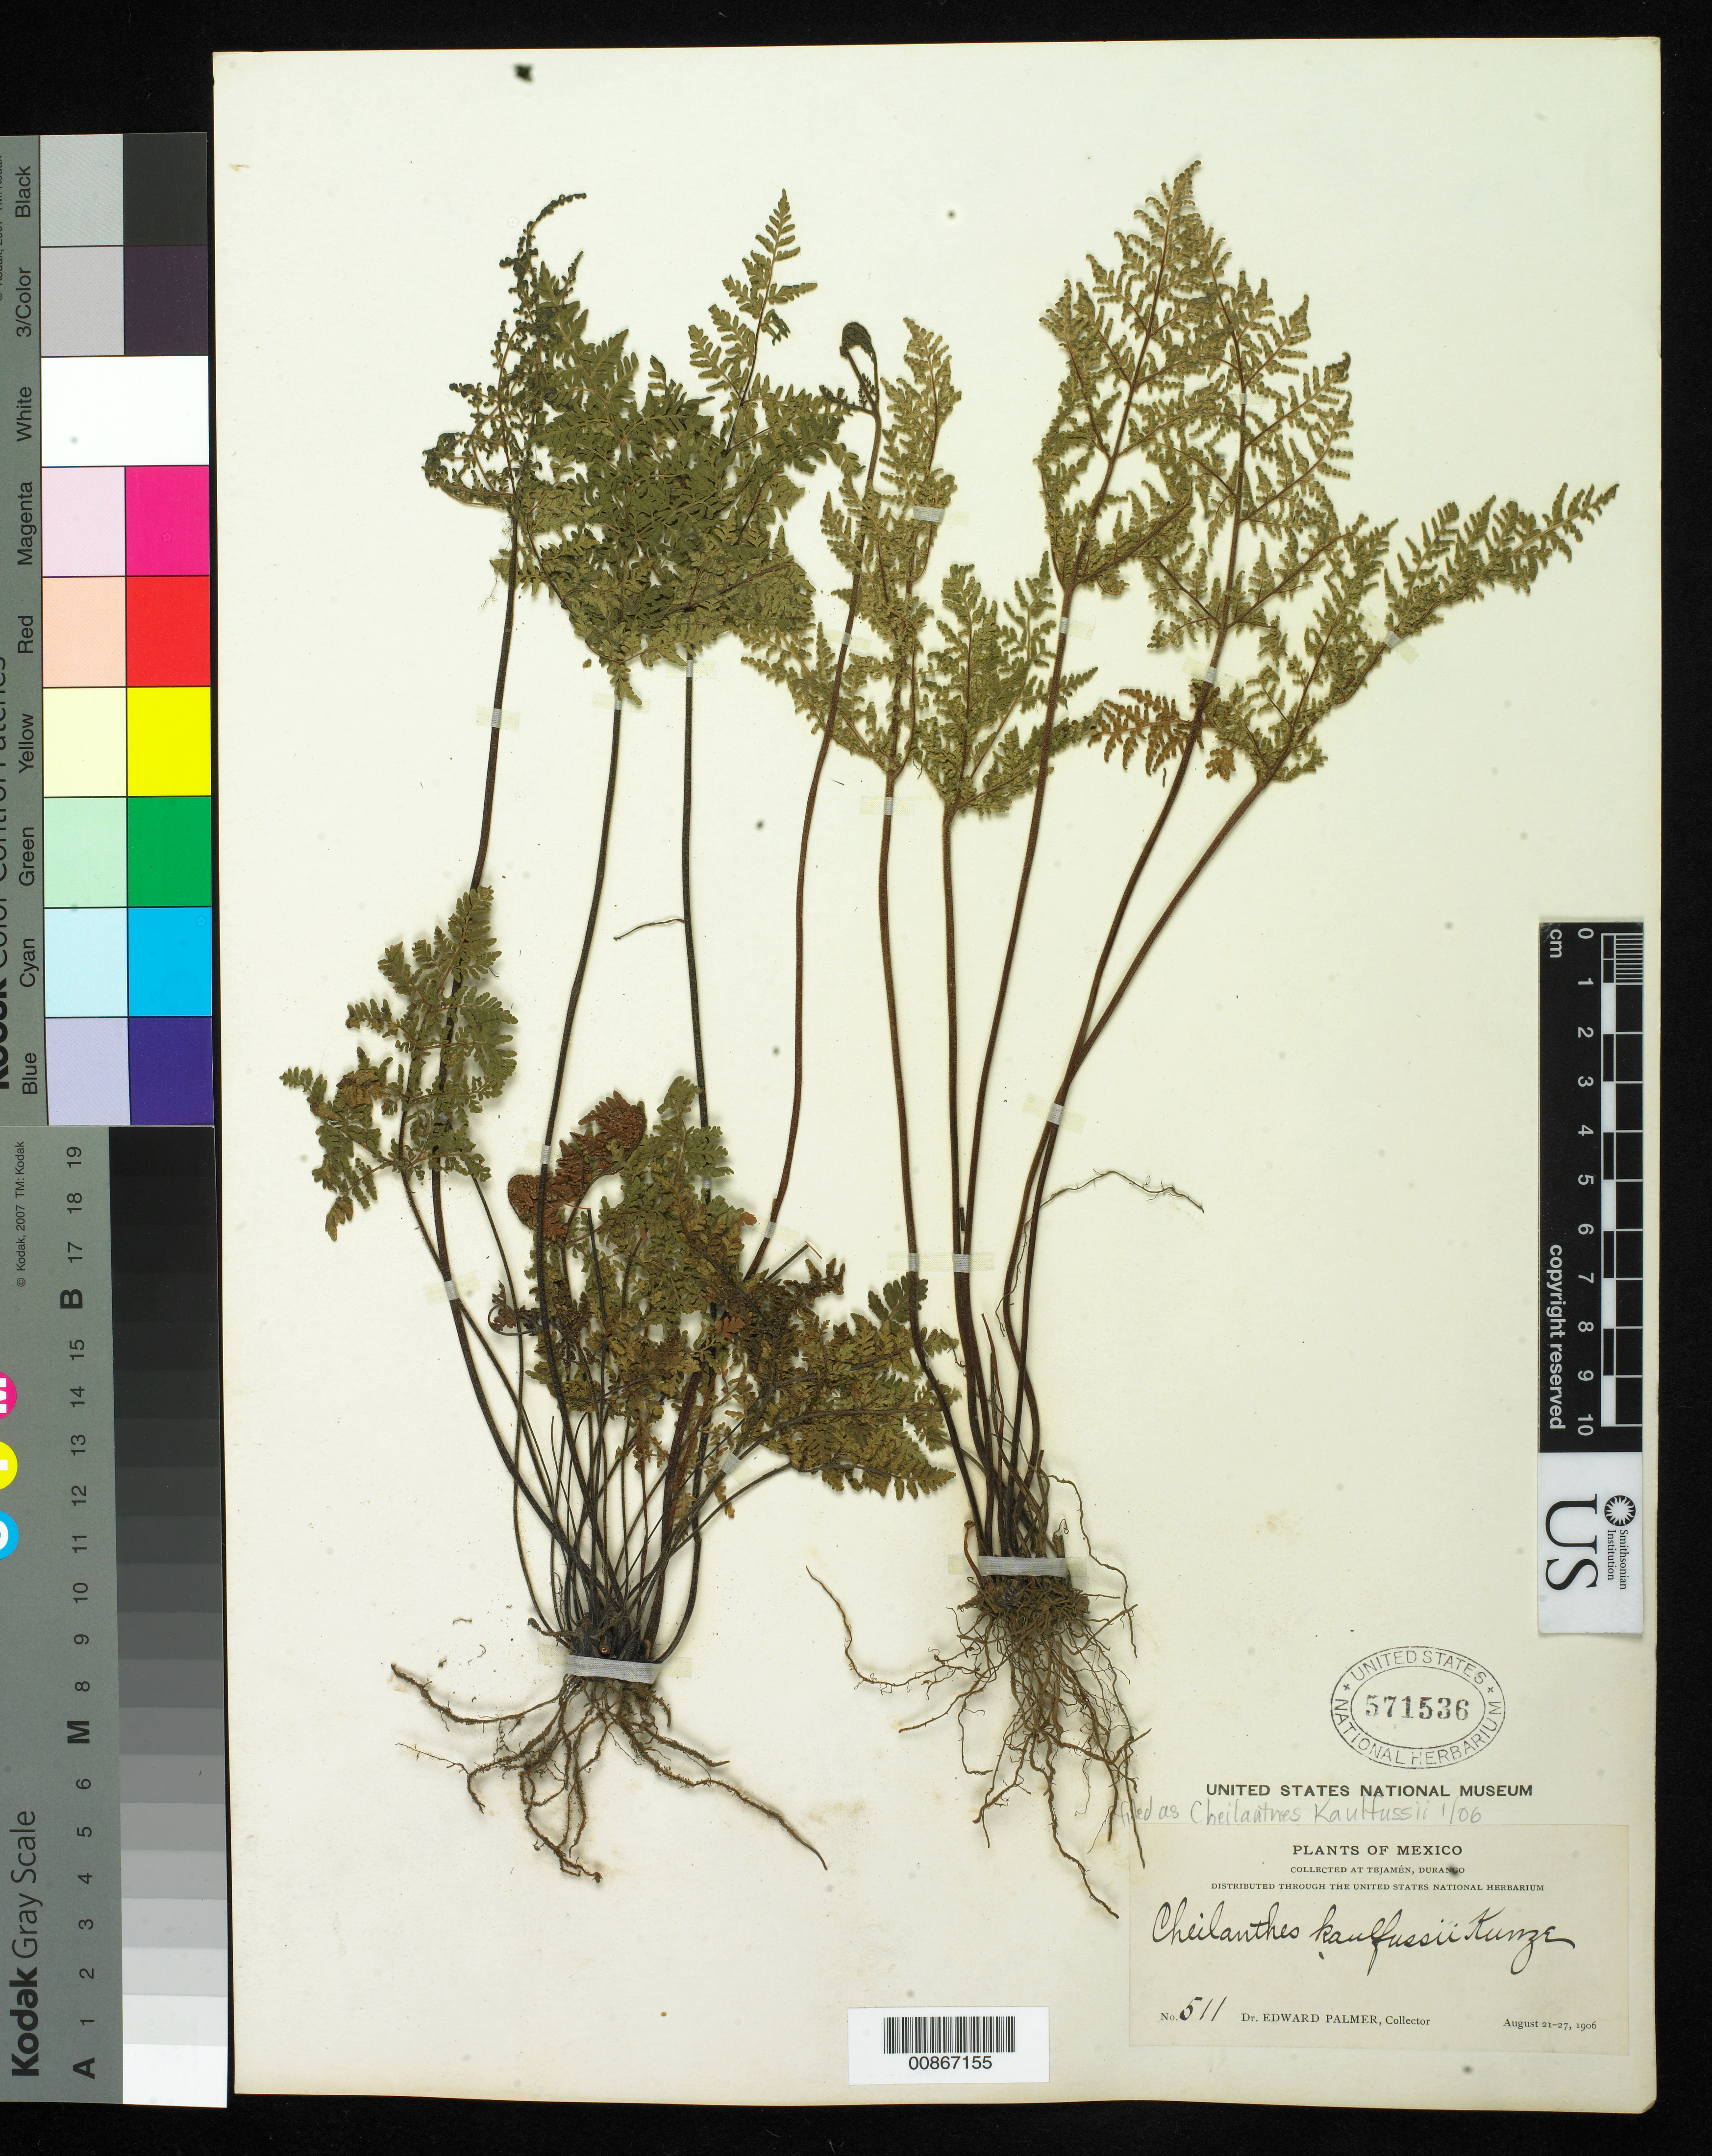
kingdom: Plantae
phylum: Tracheophyta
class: Polypodiopsida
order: Polypodiales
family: Pteridaceae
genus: Gaga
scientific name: Gaga kaulfussii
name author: (Kunze) Fay W. Li & Windham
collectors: E. Palmer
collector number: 511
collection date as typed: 21 Aug 1906 to 27 Aug 1906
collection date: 1906-08-21/1906-08-27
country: Mexico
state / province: Durango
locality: Tejamén, Durango.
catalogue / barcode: US 571536